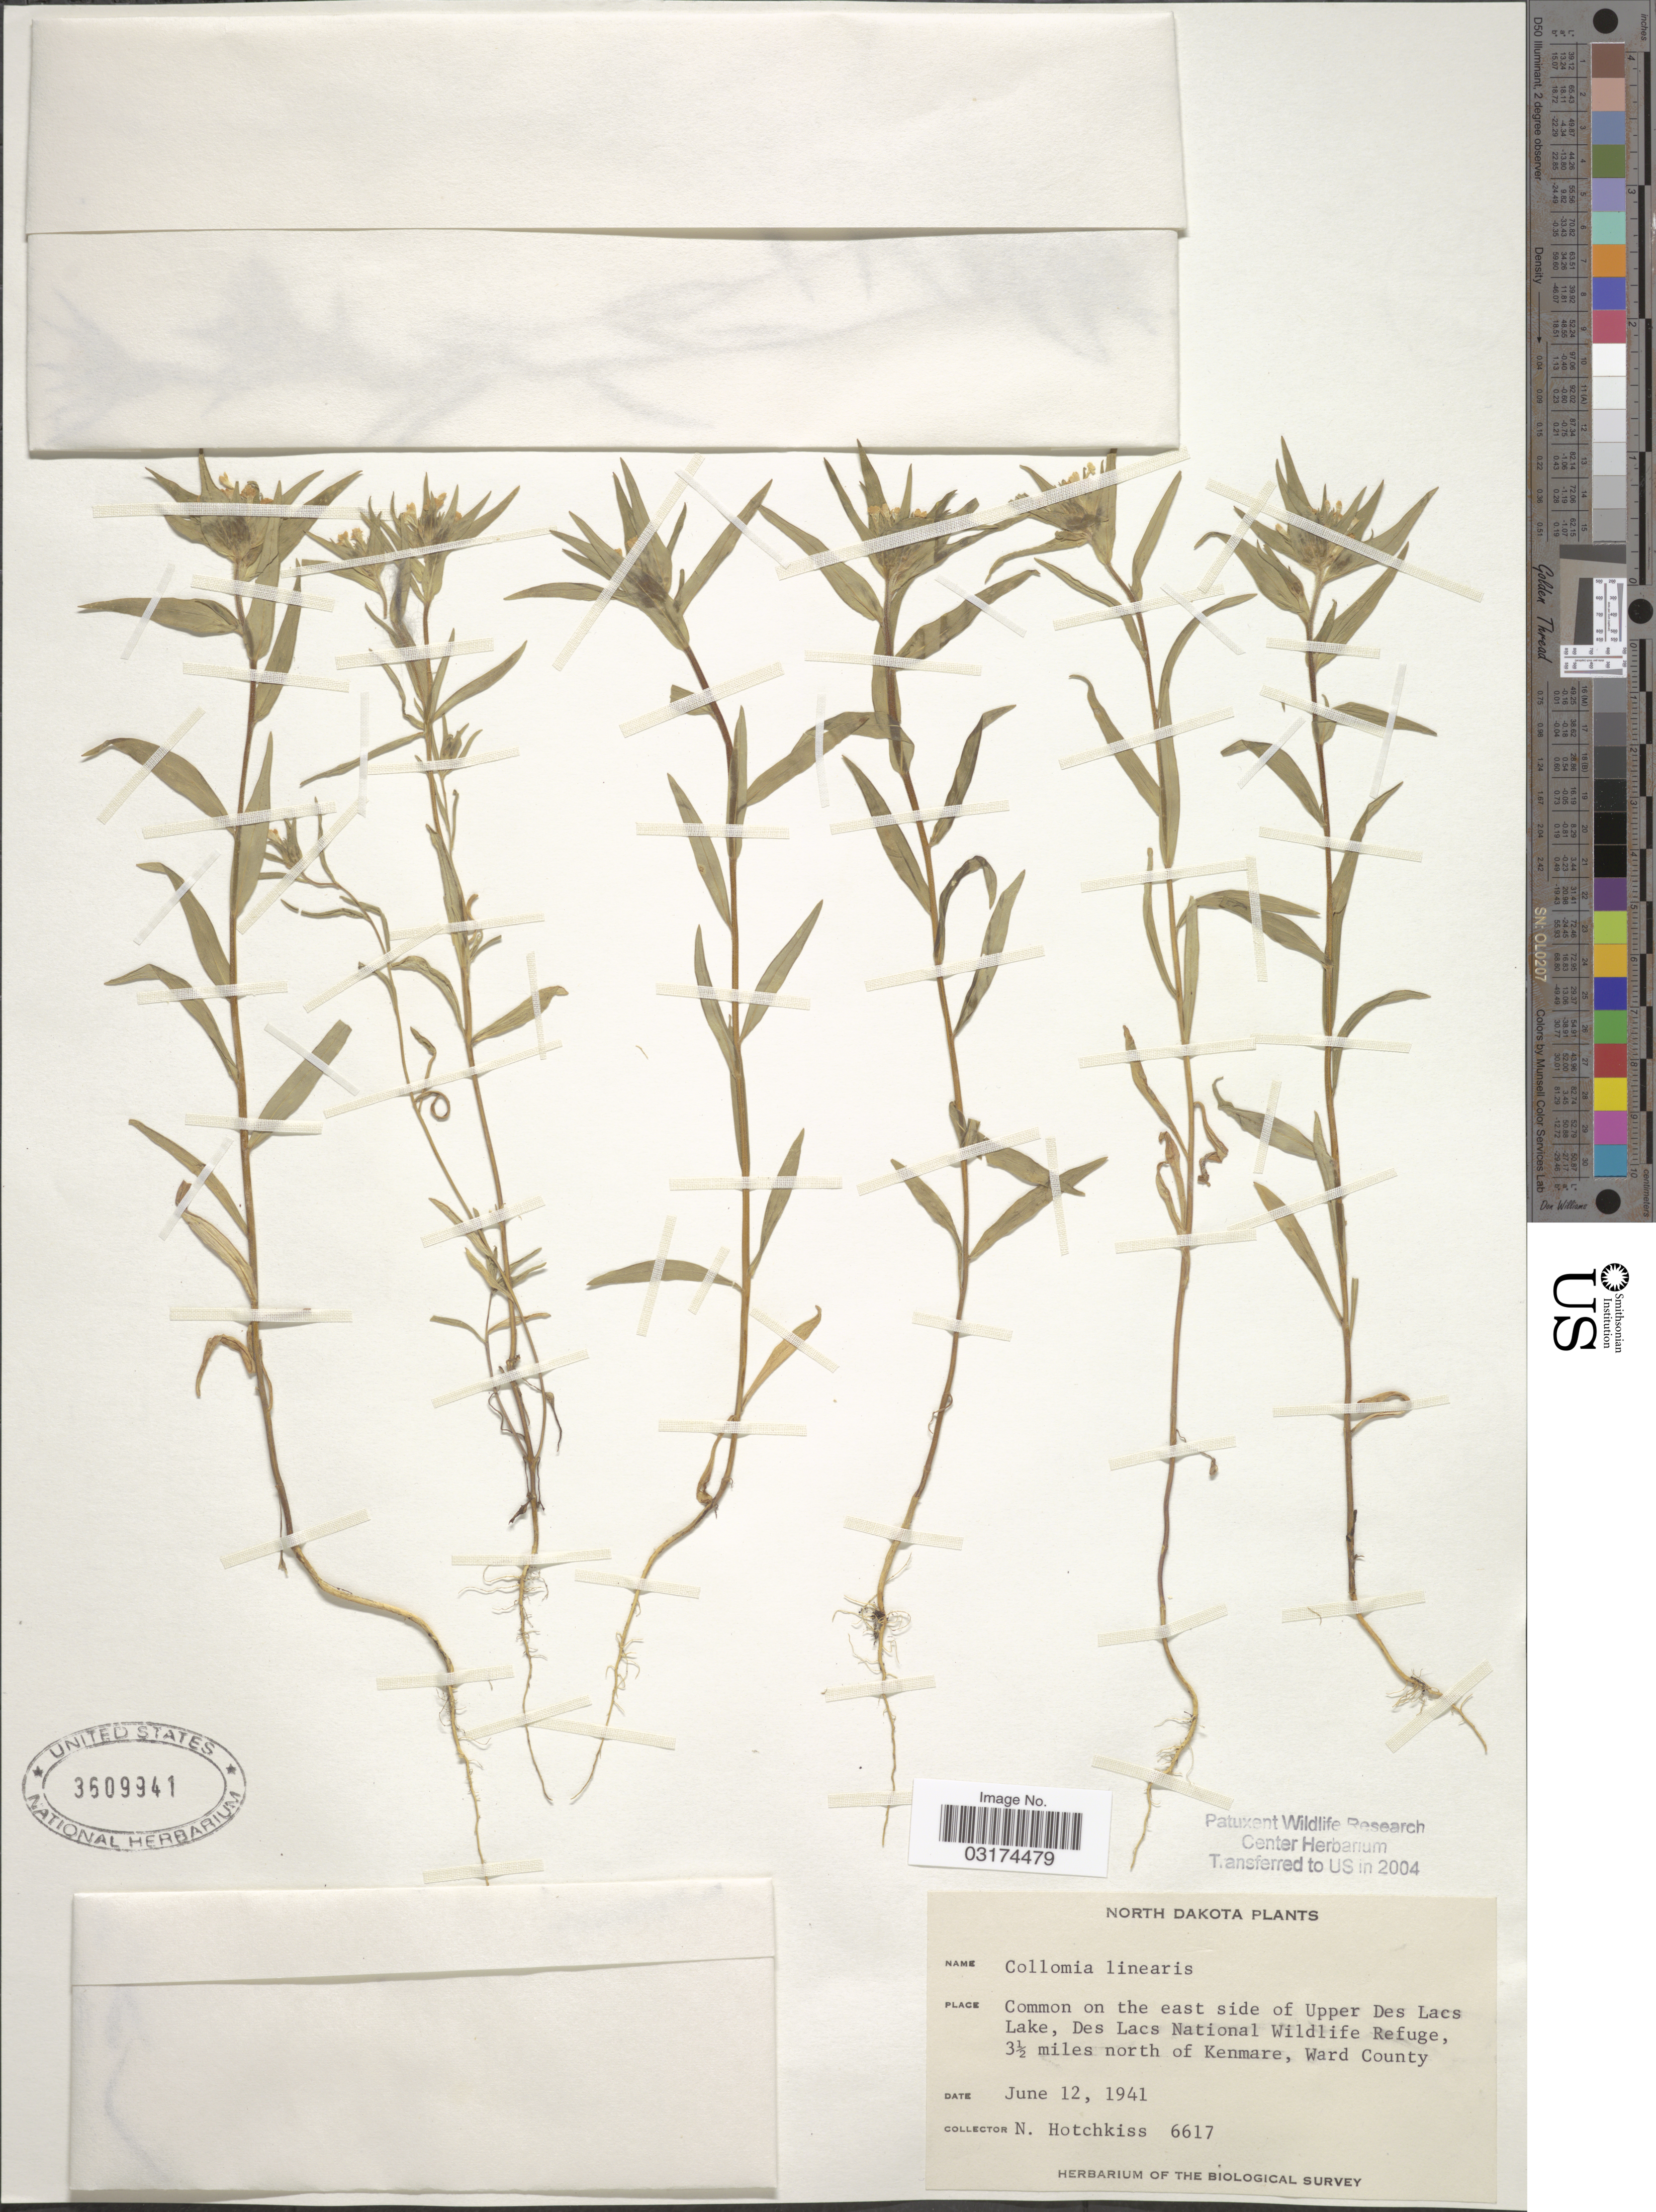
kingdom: Plantae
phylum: Tracheophyta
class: Magnoliopsida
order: Ericales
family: Polemoniaceae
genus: Collomia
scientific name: Collomia linearis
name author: Nutt.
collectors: N. Hotchkiss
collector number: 6617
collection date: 1941-06-12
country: United States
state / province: North Dakota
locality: Common on the east side of Upper Des Lacs Lake, Des Lacs National Wildlife Refuge, 3½ miles north of Kenmare, Ward County.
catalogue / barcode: US 3609941